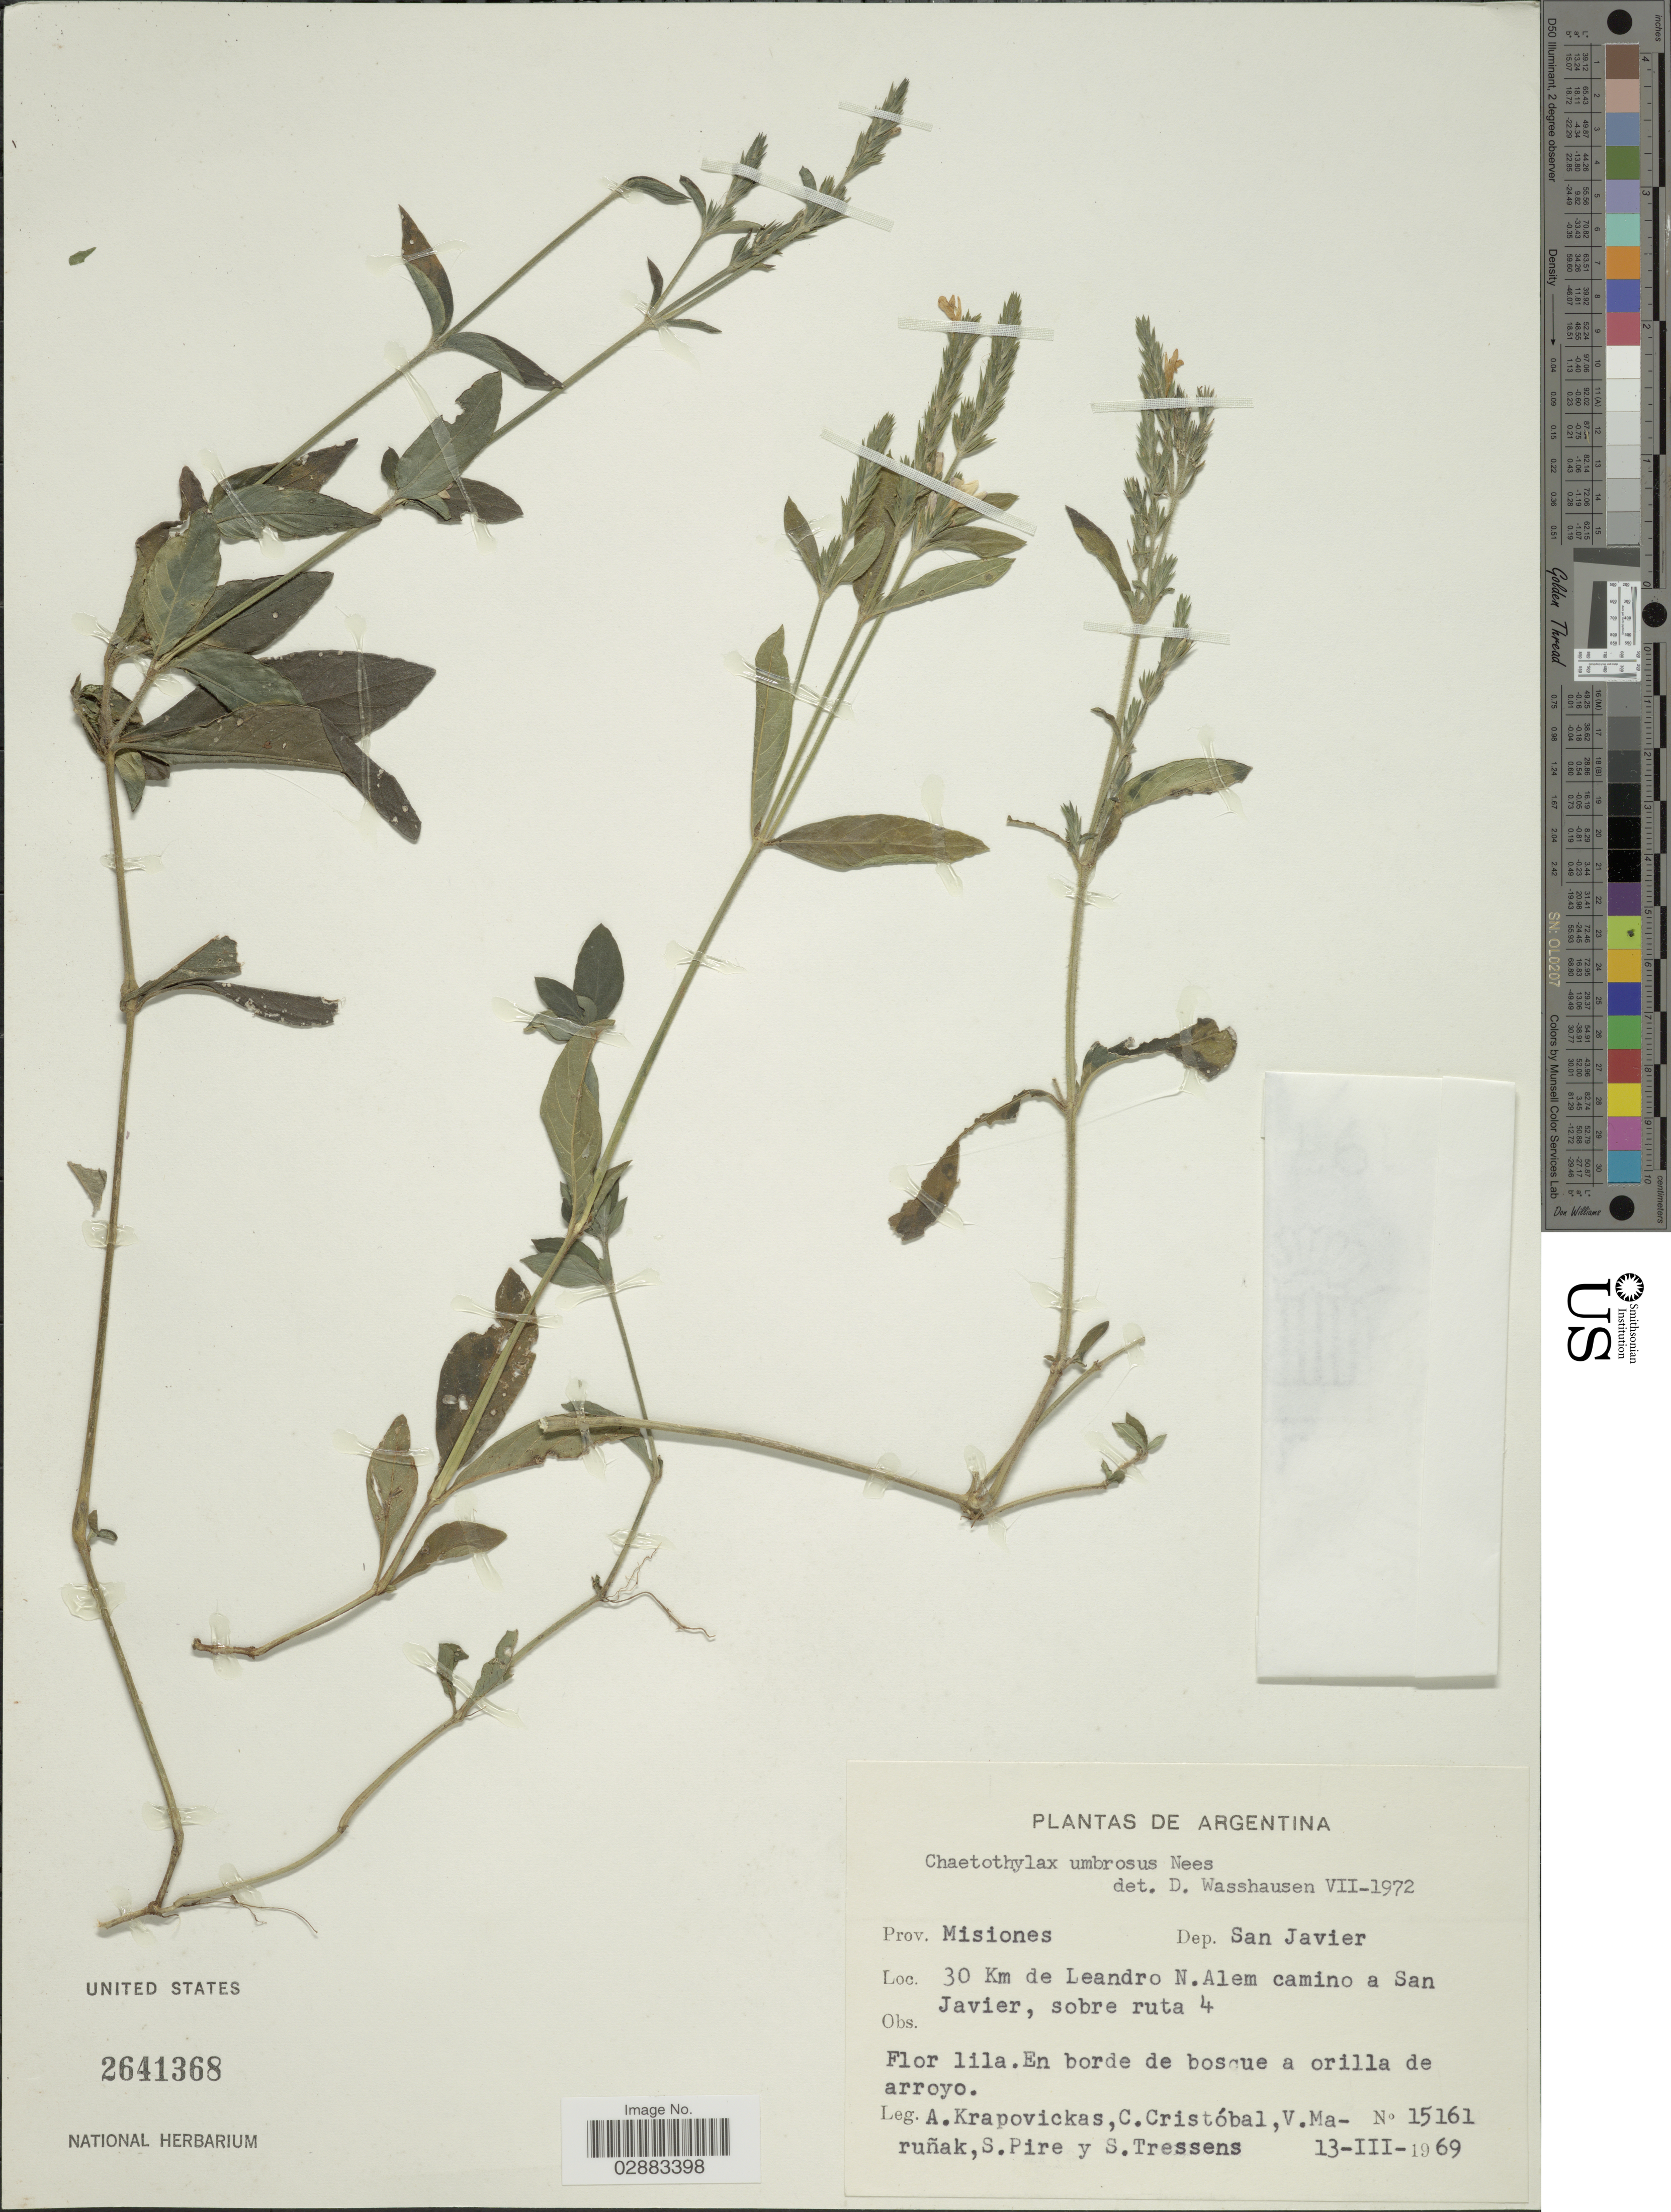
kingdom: Plantae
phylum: Tracheophyta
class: Magnoliopsida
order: Lamiales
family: Acanthaceae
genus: Chaetothylax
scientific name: Chaetothylax sp.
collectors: A. Krapovickas, C. Cristóbal, V. Maruñak, S. Pire & S. Tressens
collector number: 15161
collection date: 1969-03-13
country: Argentina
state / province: Misiones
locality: Dep. San Javier. 30 Km de Leandro N.Alem camino a San Javier, sobre ruta 4.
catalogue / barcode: US 2641368